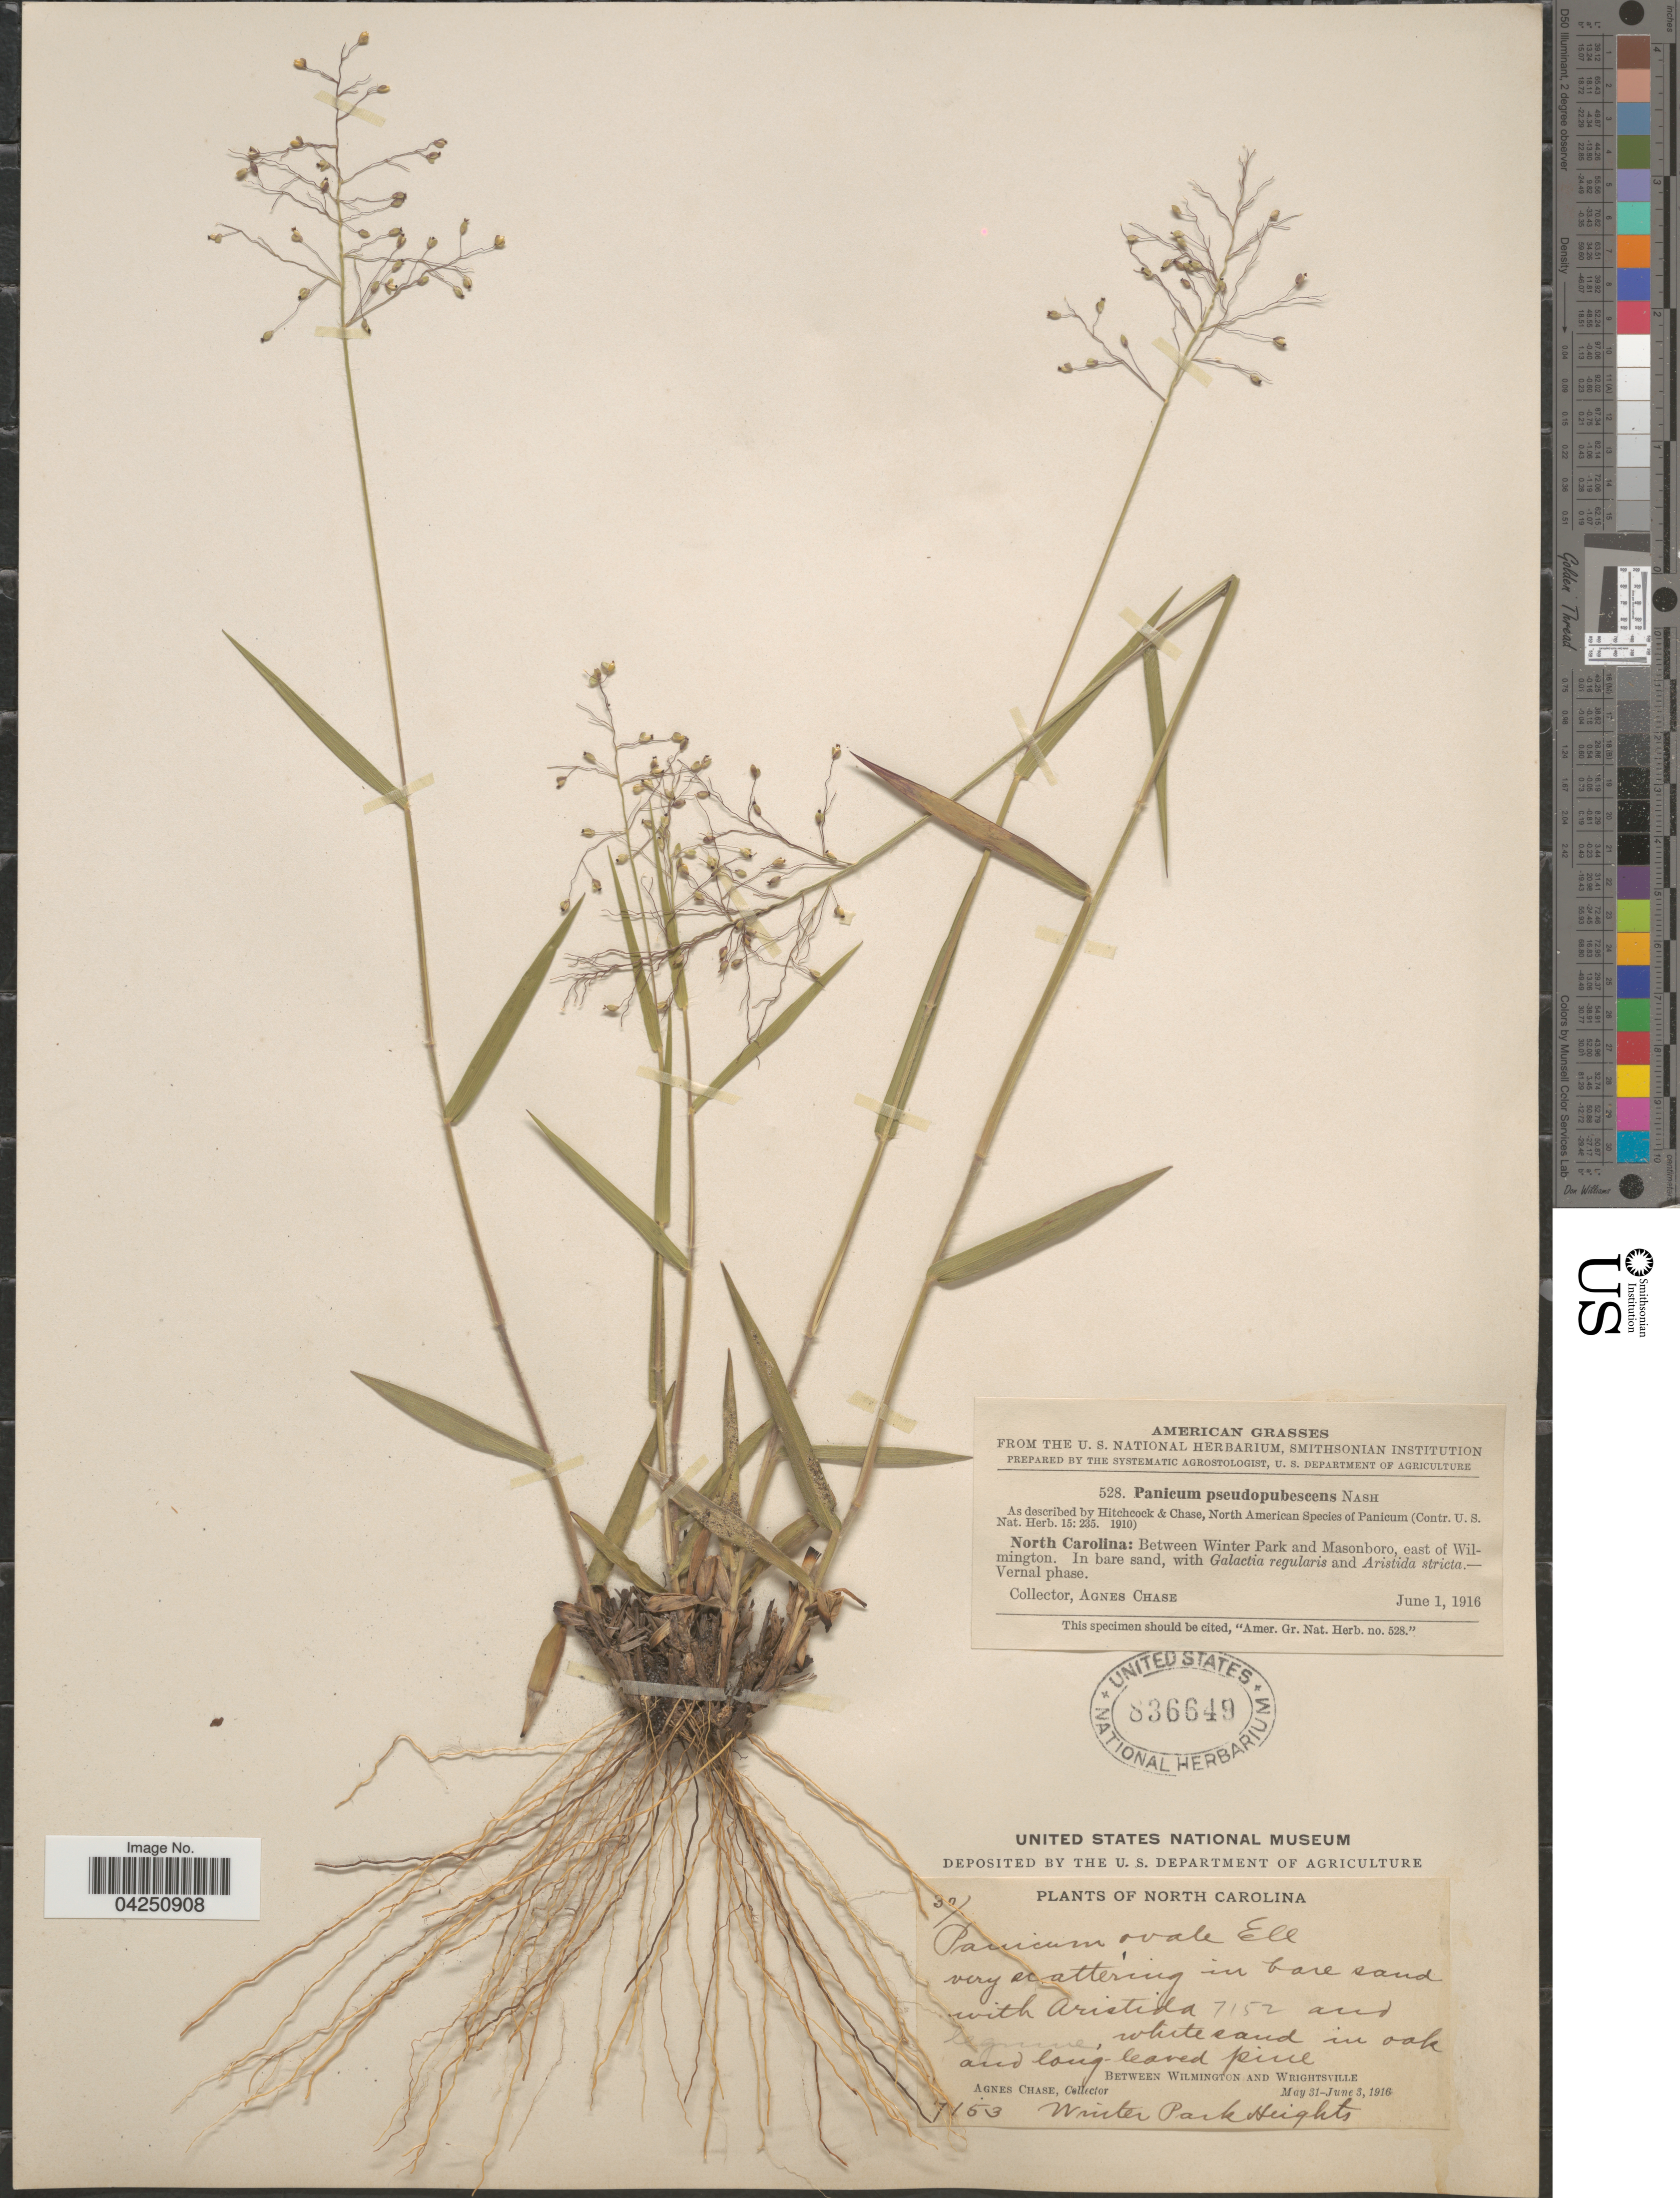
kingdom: Plantae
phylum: Tracheophyta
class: Liliopsida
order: Poales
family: Poaceae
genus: Dichanthelium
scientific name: Dichanthelium acuminatum var. acuminatum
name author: (Sw.) Gould & C.A. Clark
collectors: A. Chase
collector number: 528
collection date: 1916-06-01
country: United States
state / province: North Carolina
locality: Between Winter Park and Masonboro, east of Wilmington. Between Wilmington And Wrightsville.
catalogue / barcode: US 836649